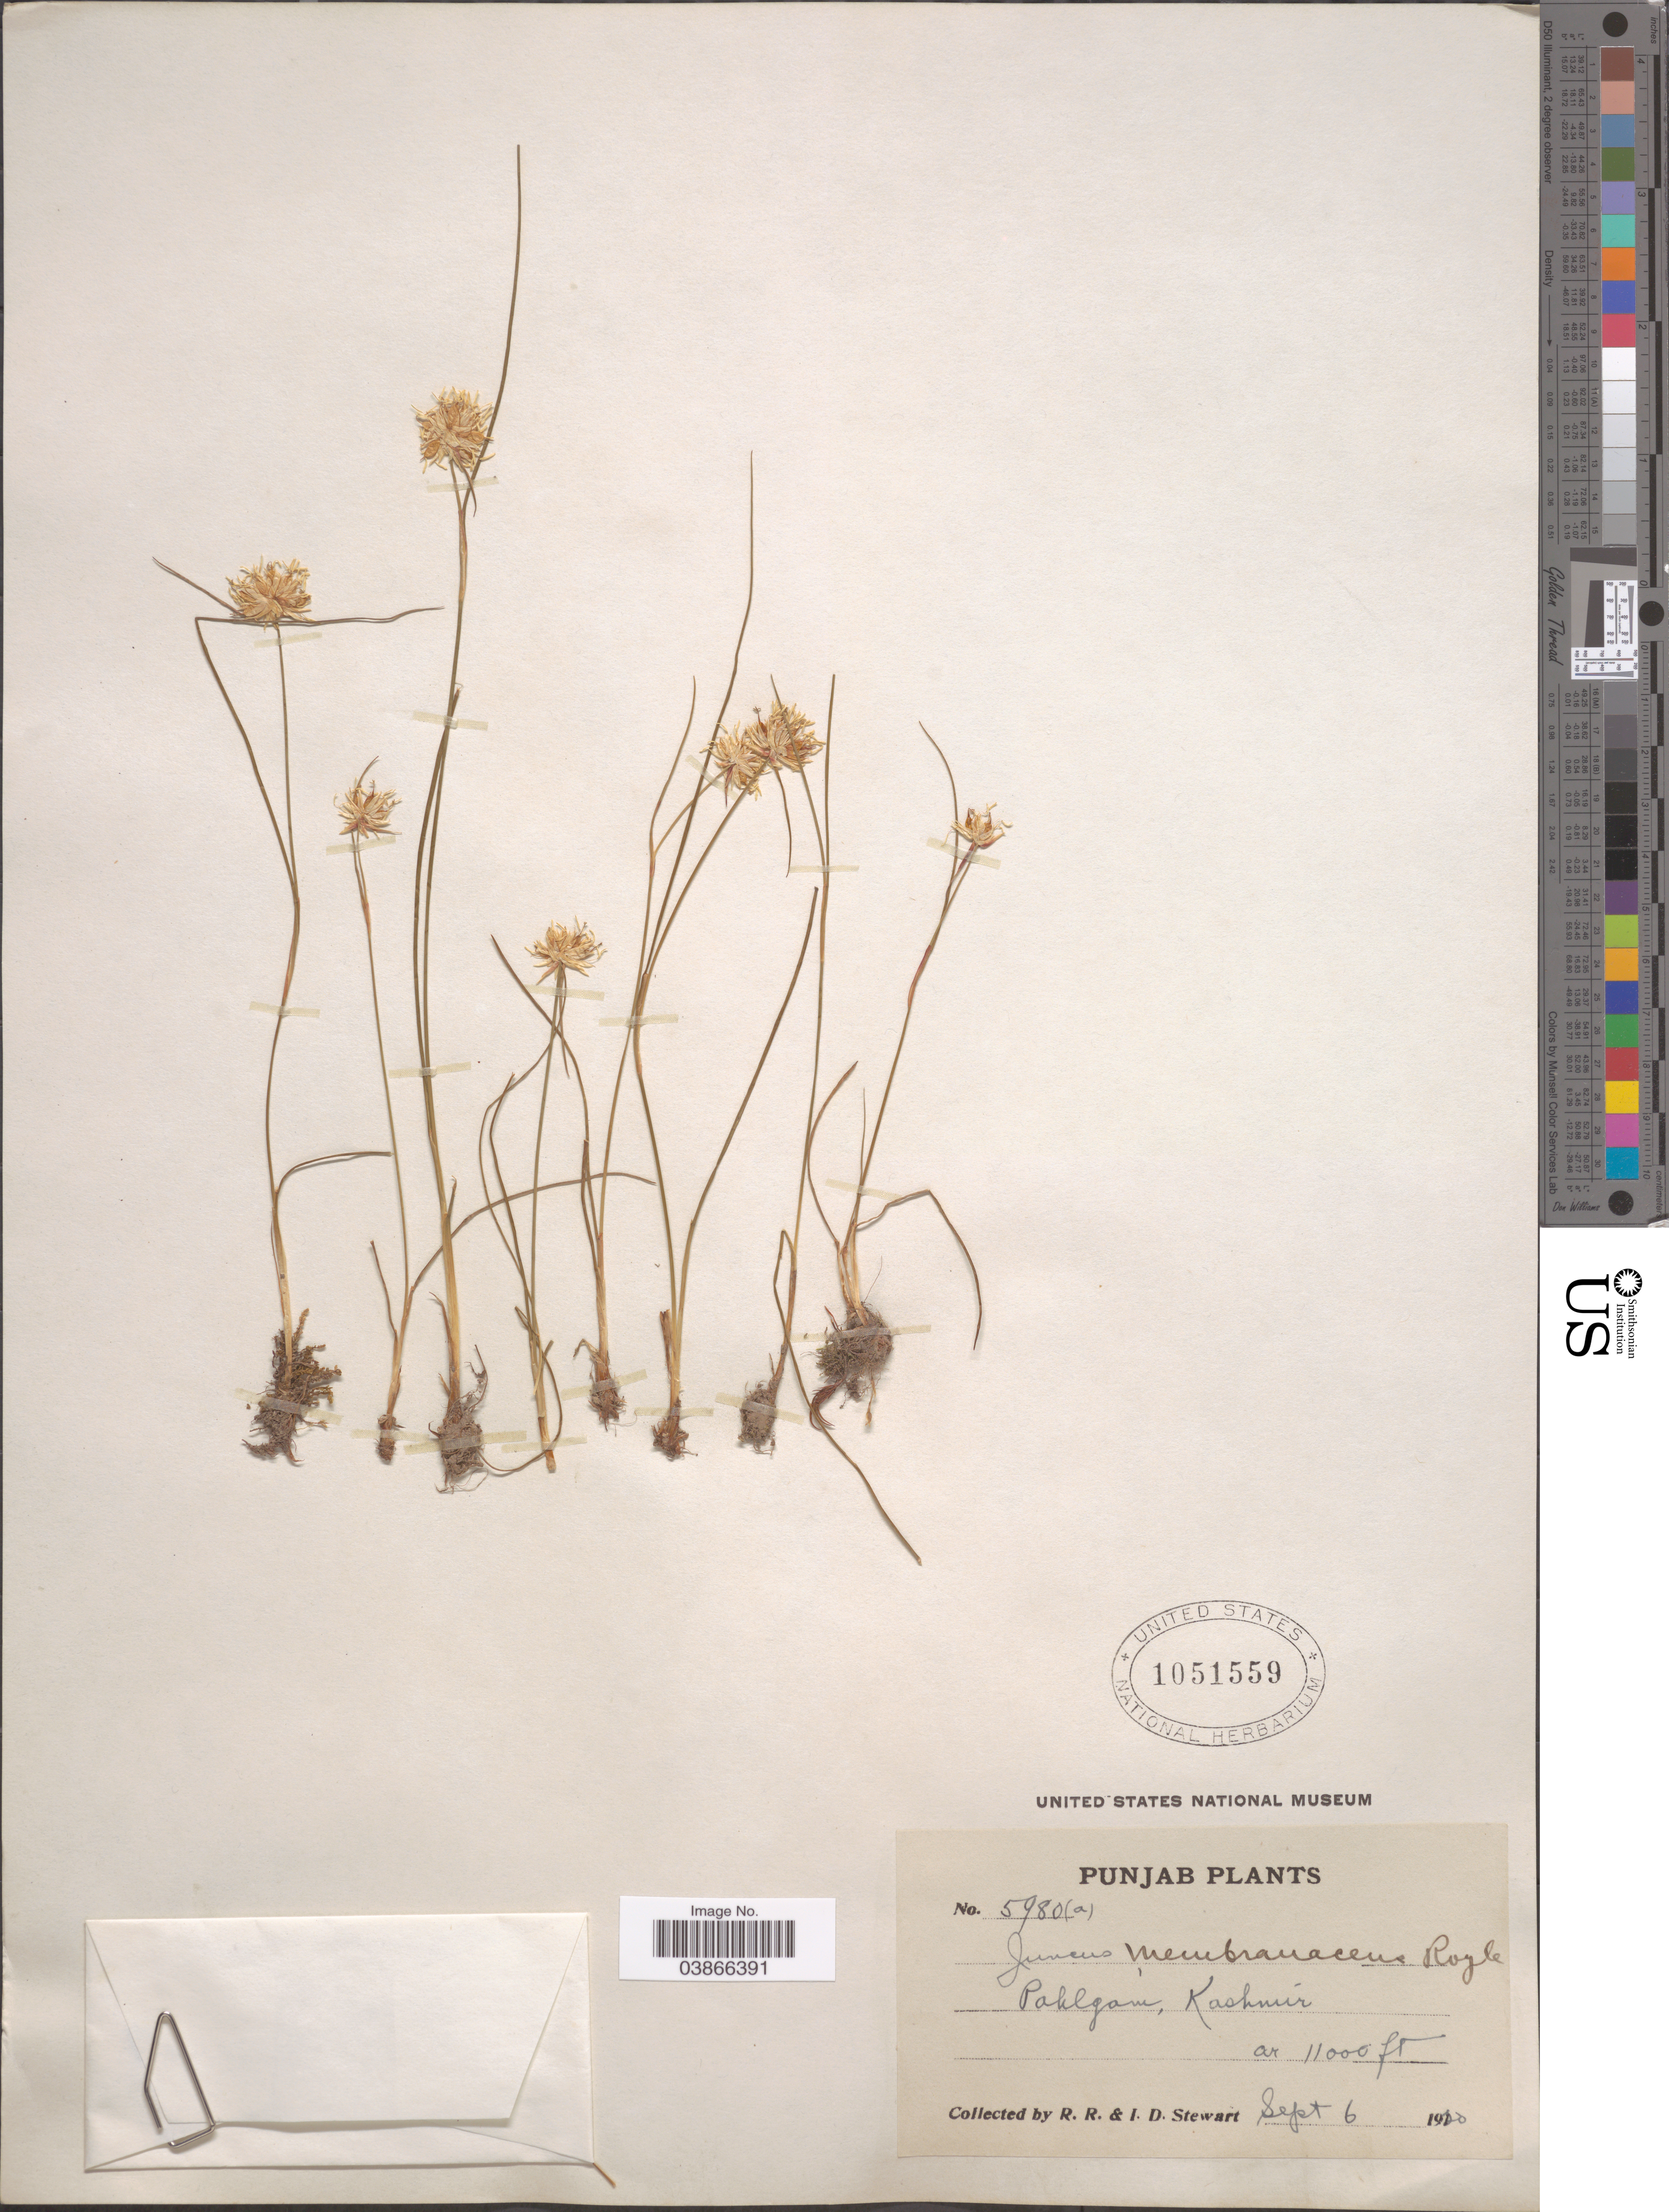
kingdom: Plantae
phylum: Tracheophyta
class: Liliopsida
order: Poales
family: Juncaceae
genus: Juncus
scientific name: Juncus membranaceus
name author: Royle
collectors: R. Stewart & I. Stewart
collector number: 5980 (a)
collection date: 1910-09-06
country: India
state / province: Jammu and Kashmir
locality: Pahlgam, Kashmir.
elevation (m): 3353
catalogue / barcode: US 1051559